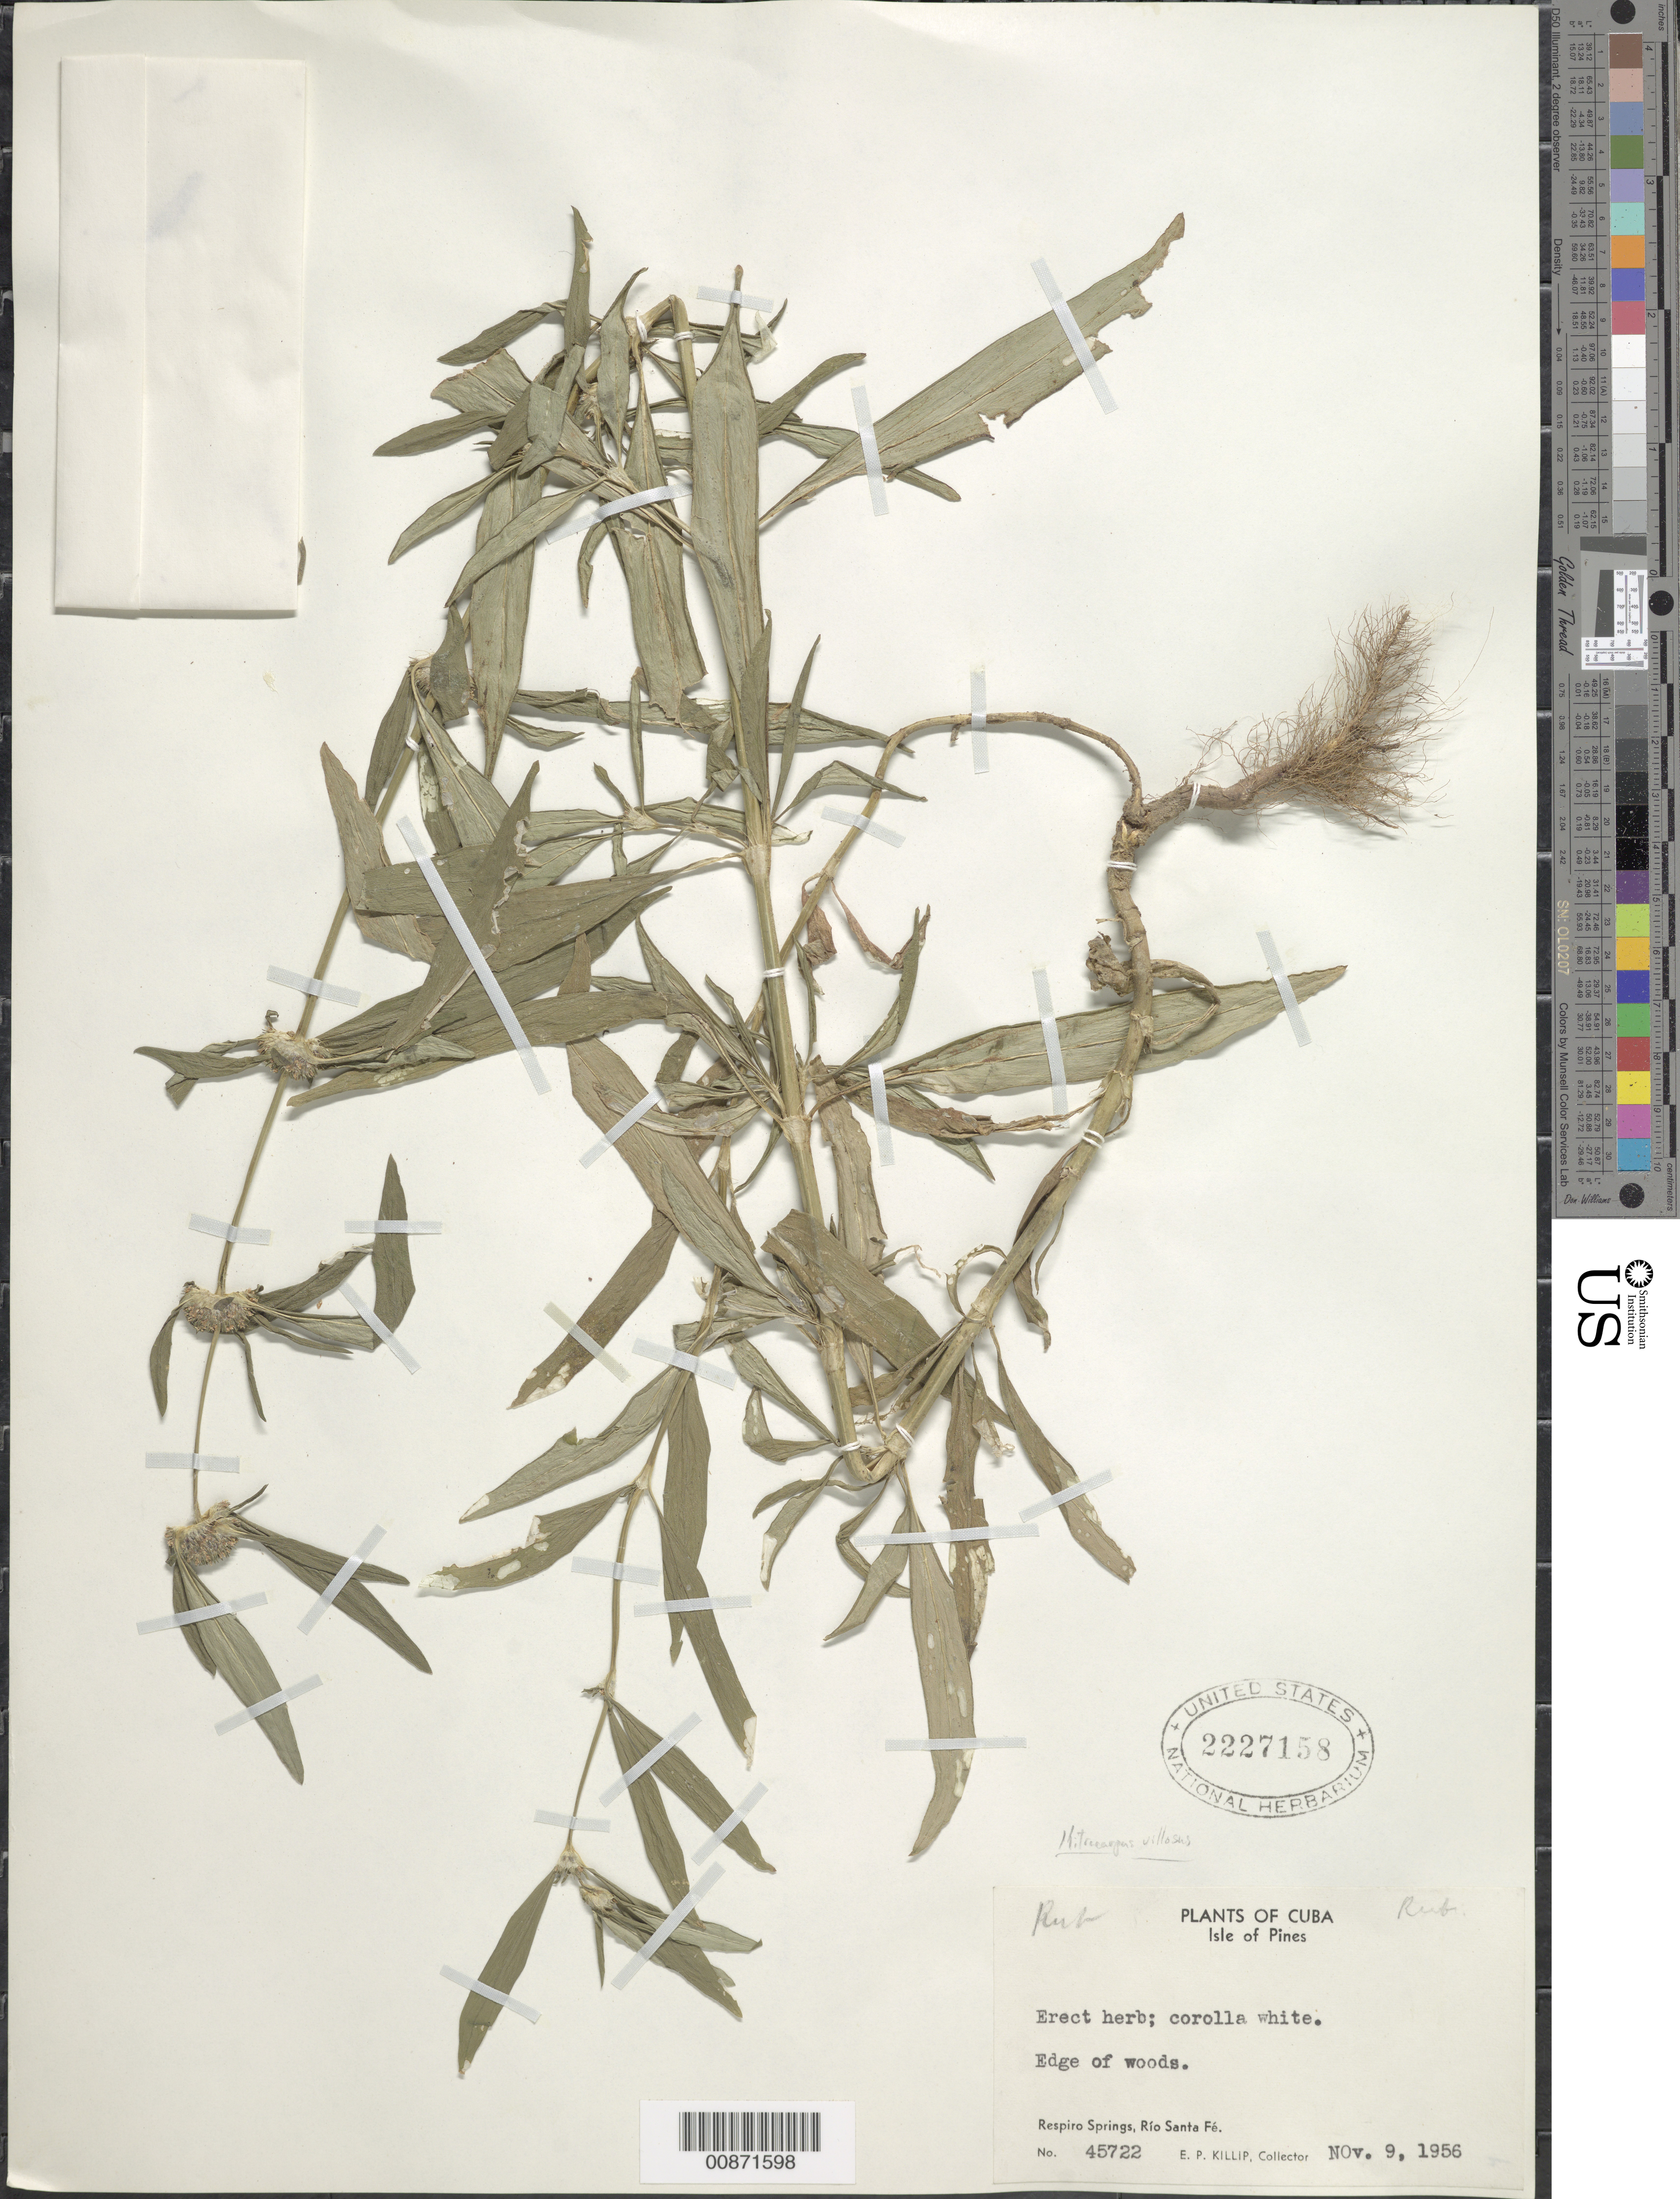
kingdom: Plantae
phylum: Tracheophyta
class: Magnoliopsida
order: Gentianales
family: Rubiaceae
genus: Mitracarpus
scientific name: Mitracarpus hirtus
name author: (L.) DC.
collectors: E. P. Killip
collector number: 45722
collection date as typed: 09 Nov 1956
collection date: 1956-11-09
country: Cuba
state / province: Isla de La Juventud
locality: Respiro Springs, Río Santa Fé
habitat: Edge of woods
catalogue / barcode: US 2227158